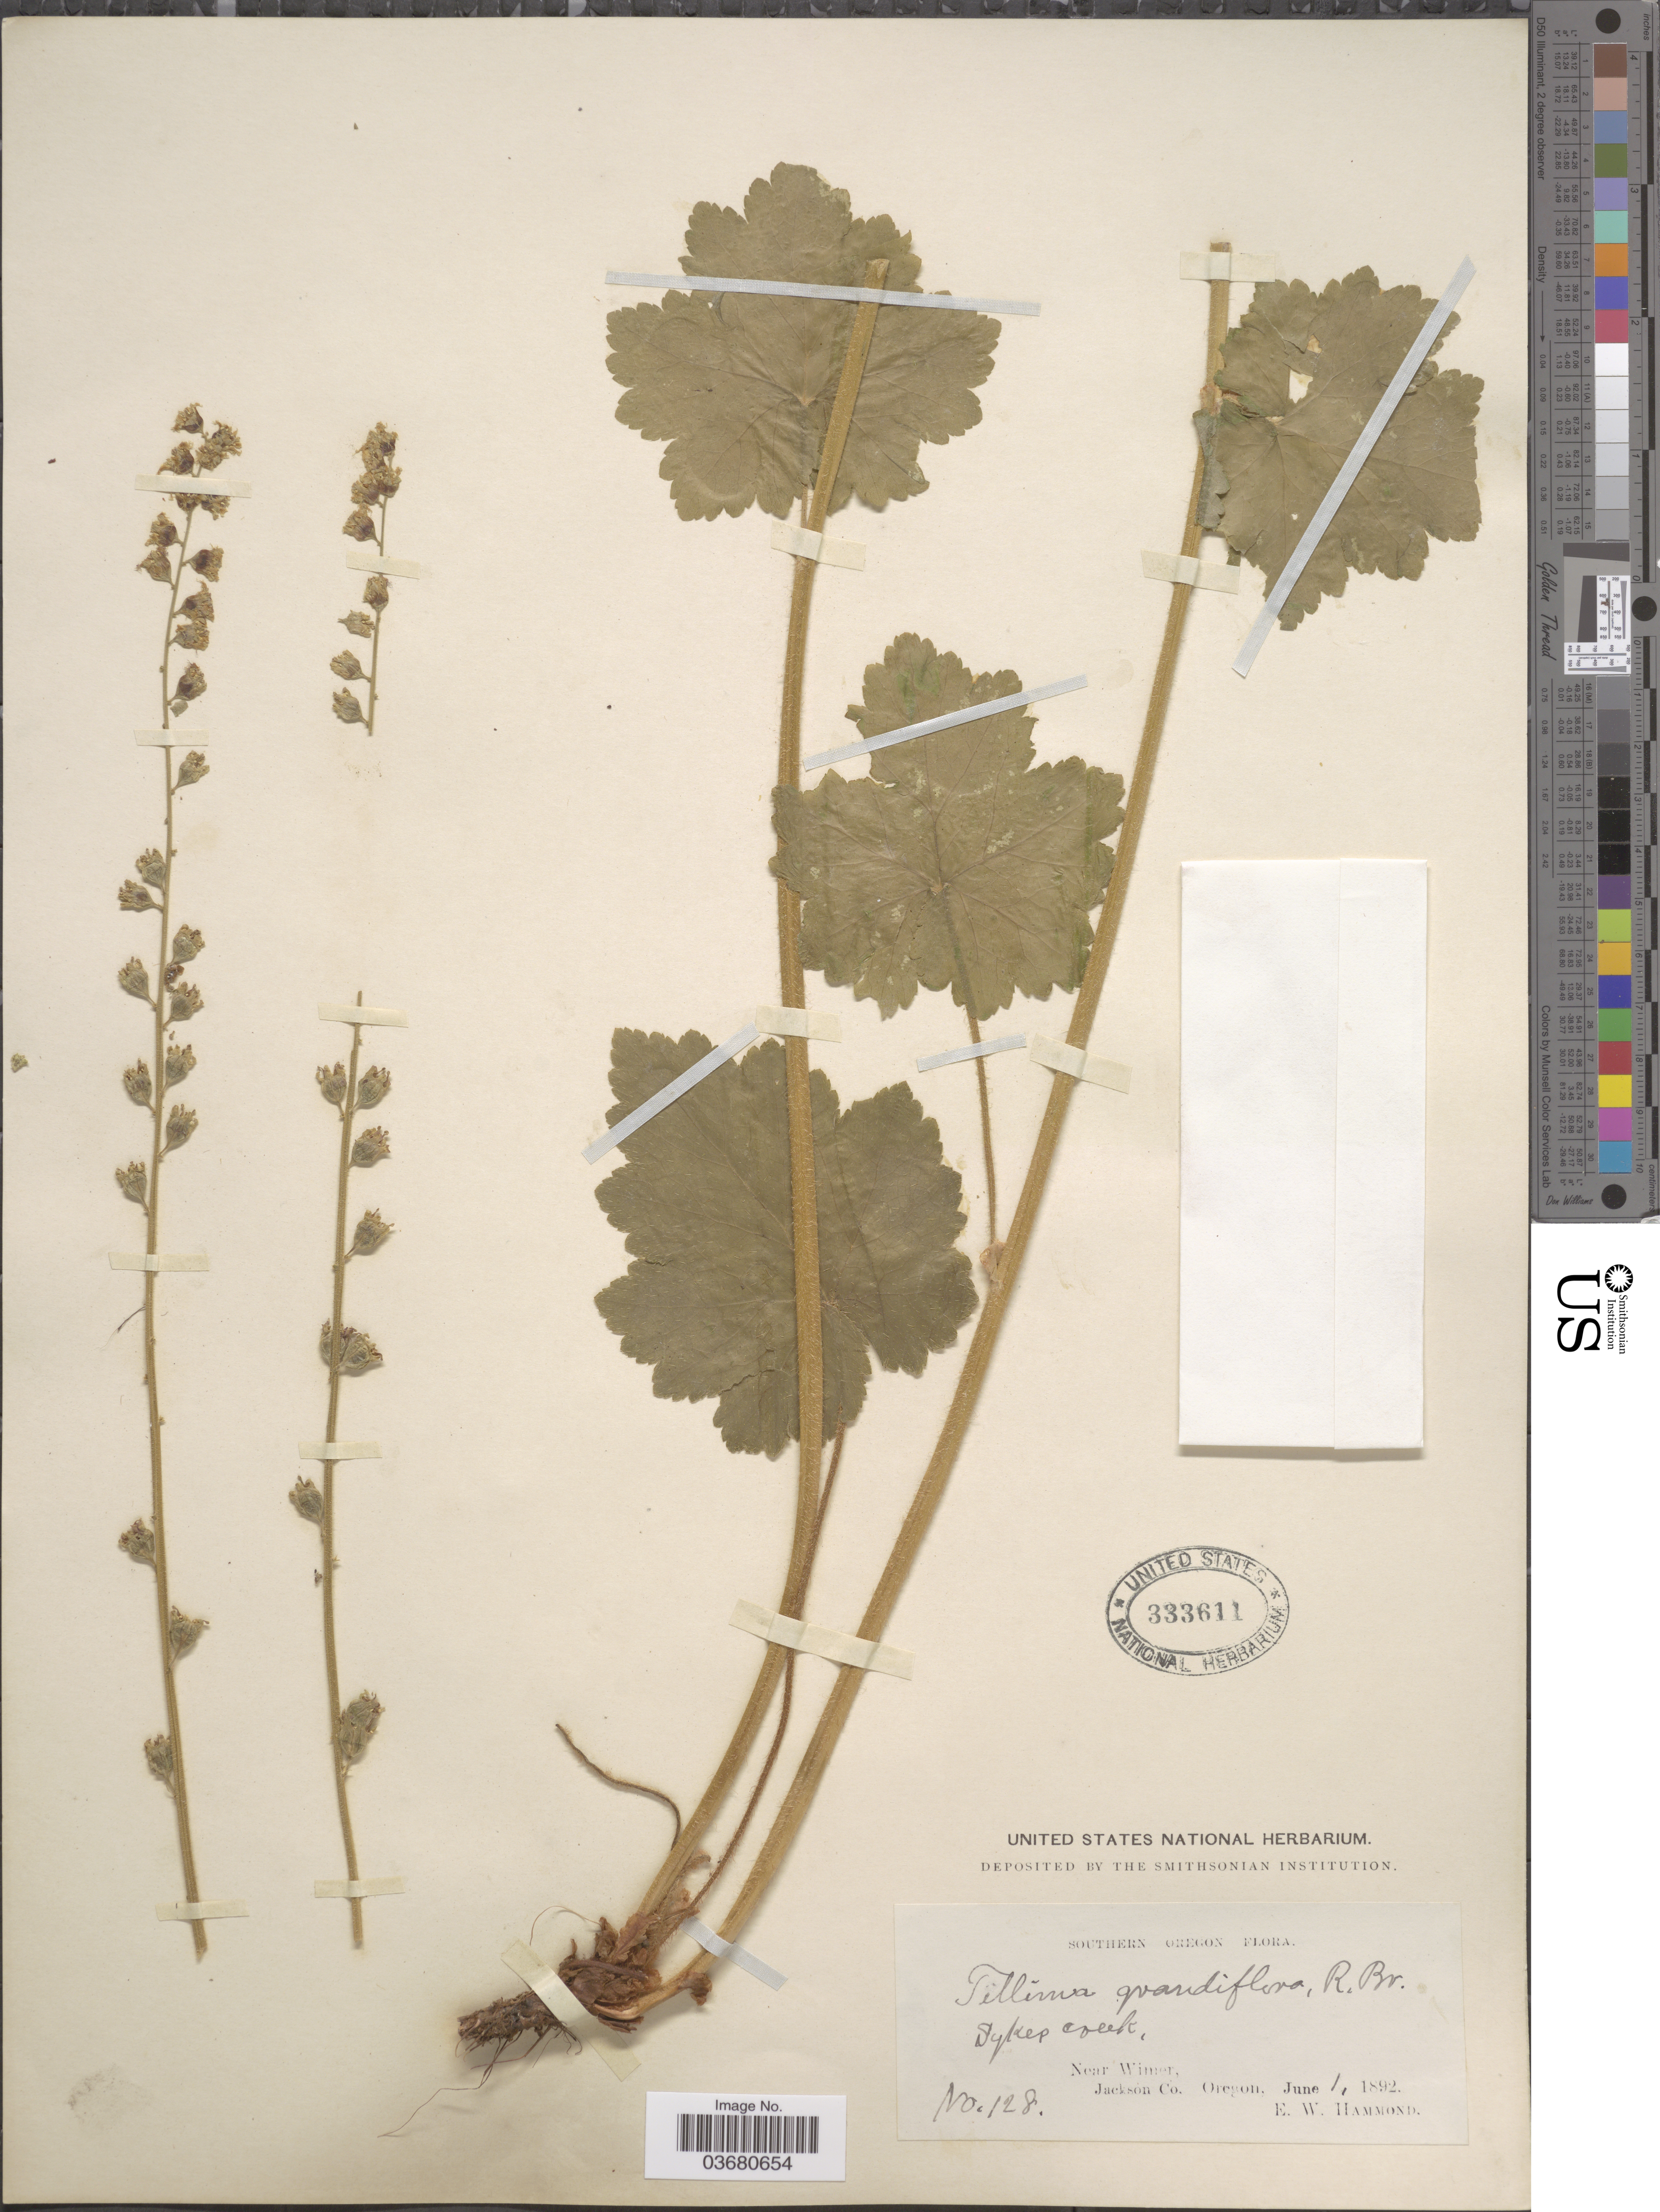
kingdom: Plantae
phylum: Tracheophyta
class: Magnoliopsida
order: Saxifragales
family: Saxifragaceae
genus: Tellima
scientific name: Tellima grandiflora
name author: (Pursh) Douglas ex Lindl.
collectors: E. Hammond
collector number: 128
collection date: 1892-06-01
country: United States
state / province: Oregon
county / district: Jackson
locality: Southern Oregon. Sykes Creek. Near Wimer, Jackson Co.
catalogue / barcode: US 333611